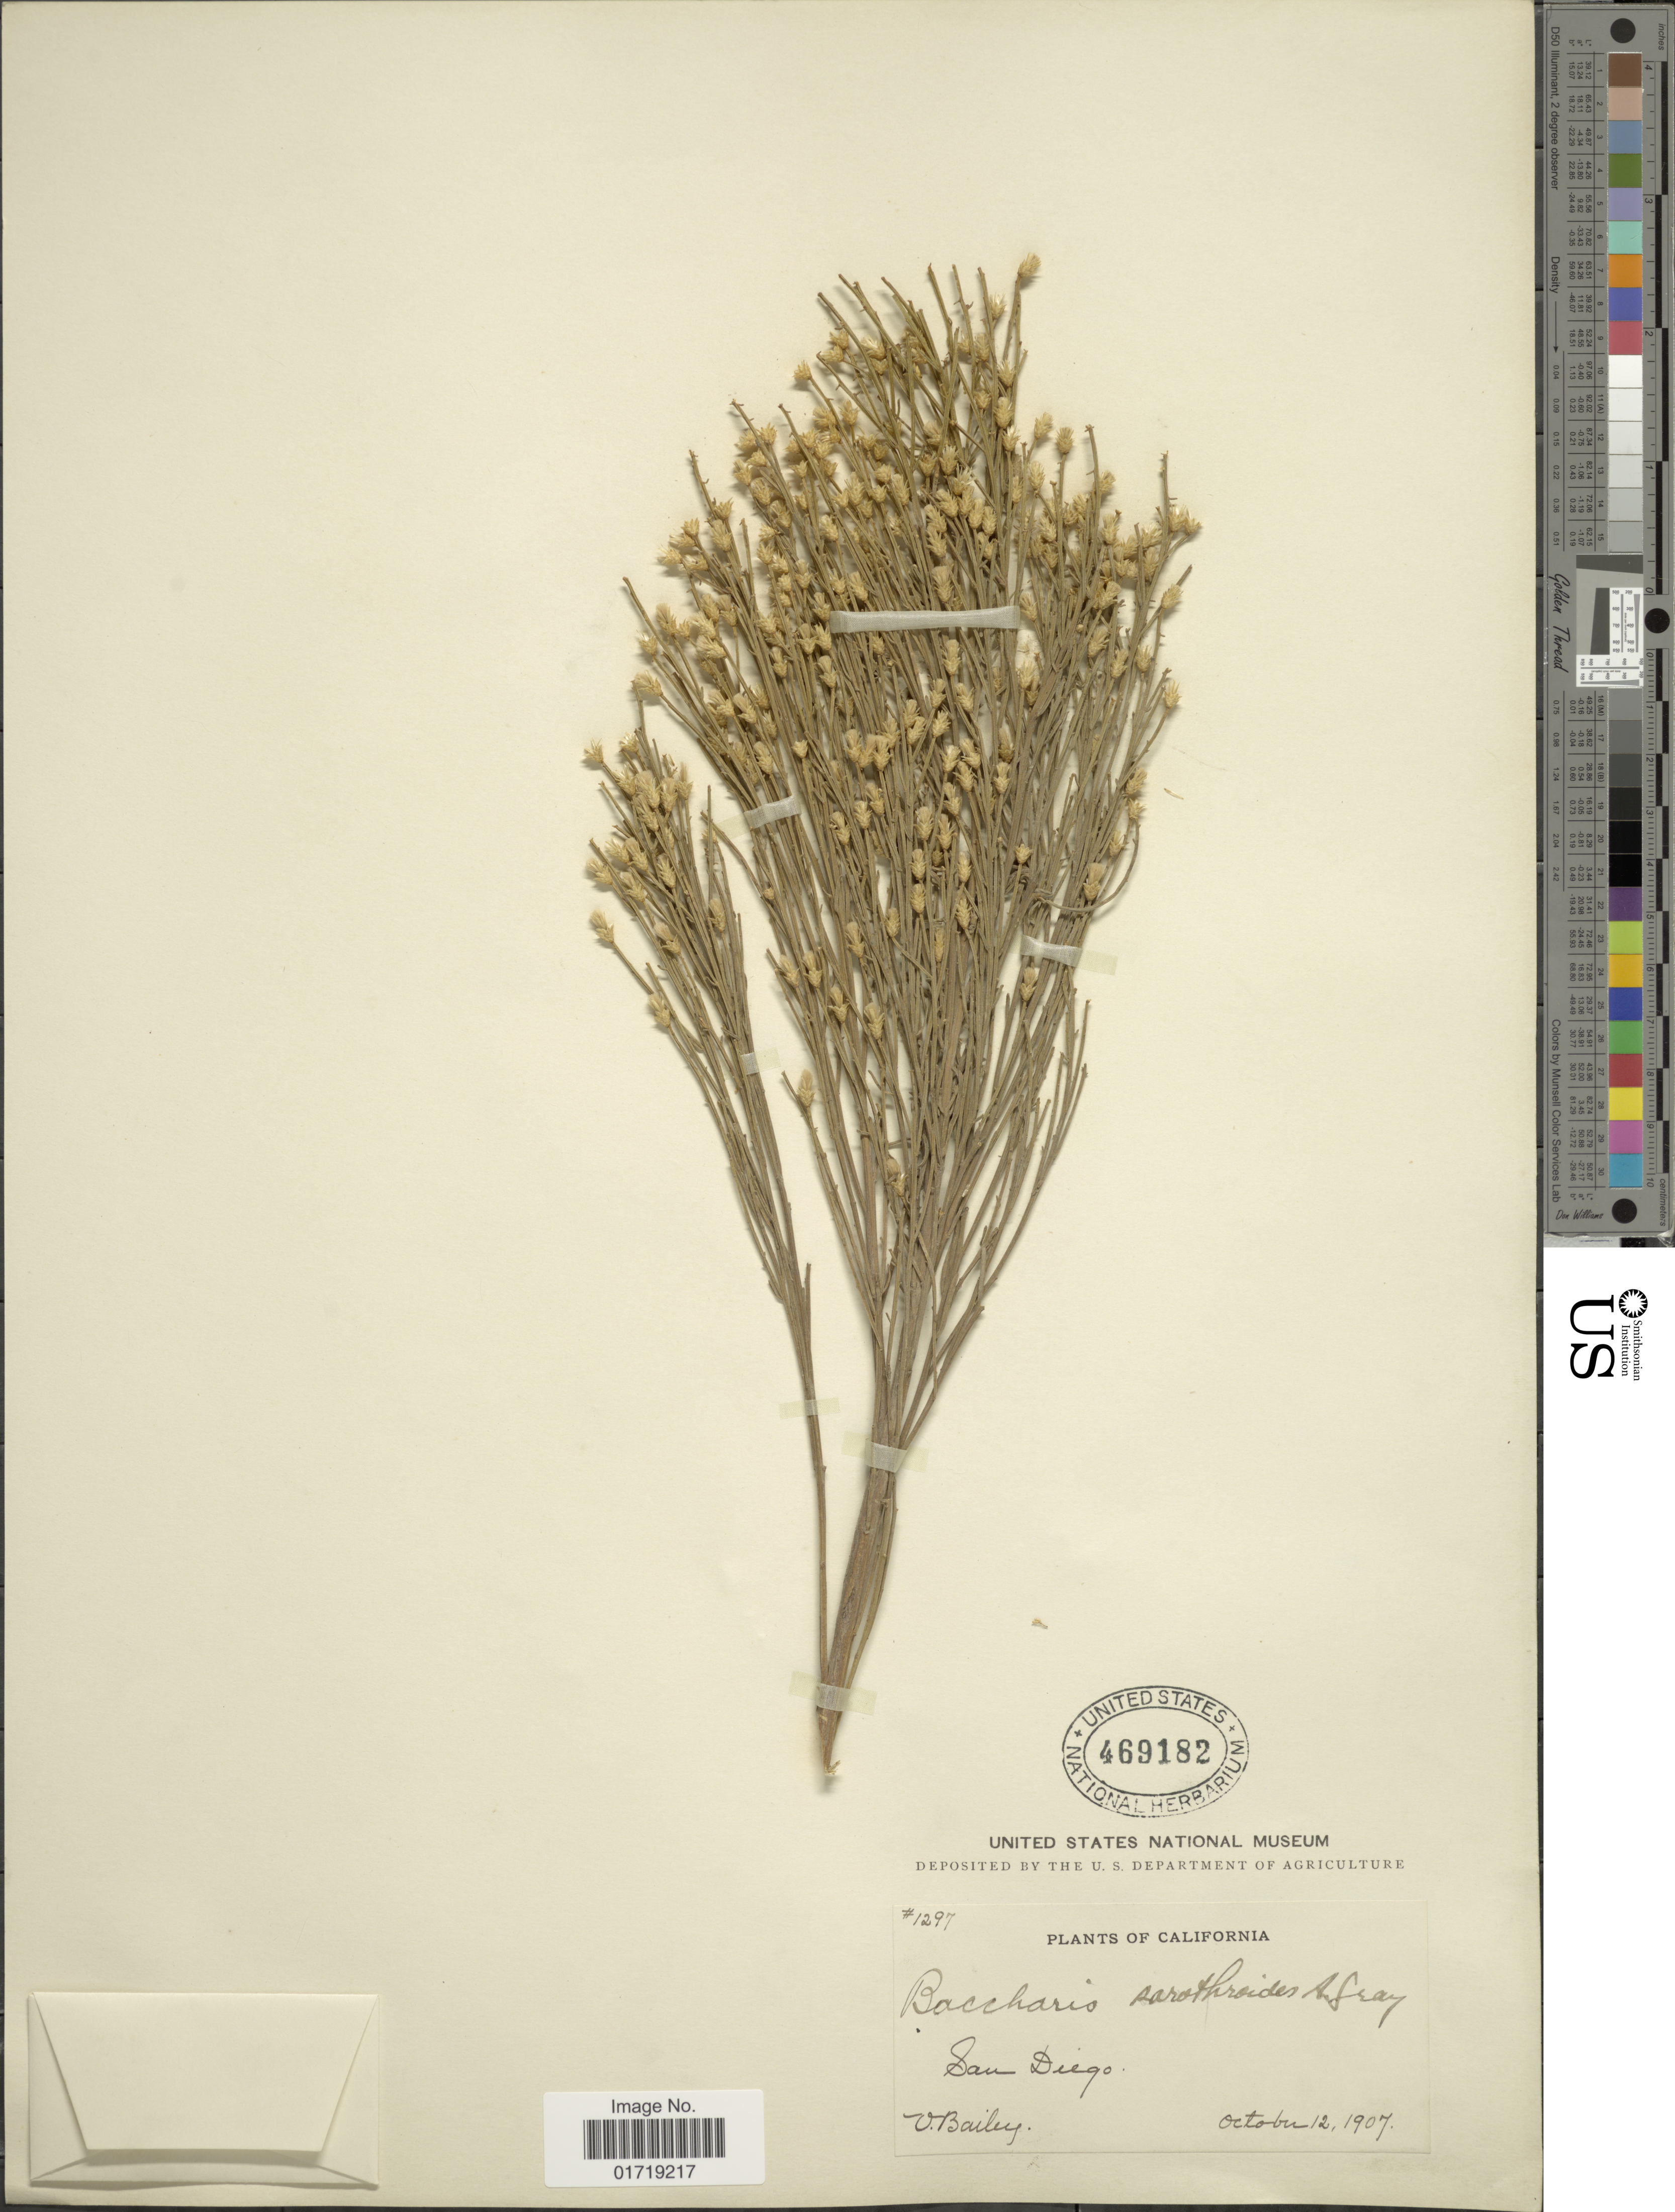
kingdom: Plantae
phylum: Tracheophyta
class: Magnoliopsida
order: Asterales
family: Asteraceae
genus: Baccharis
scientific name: Baccharis sarothroides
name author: A. Gray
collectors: V. L. Bailey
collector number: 1297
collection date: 1907-10-12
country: United States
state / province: California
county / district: San Diego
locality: San Diego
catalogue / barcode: US 469182